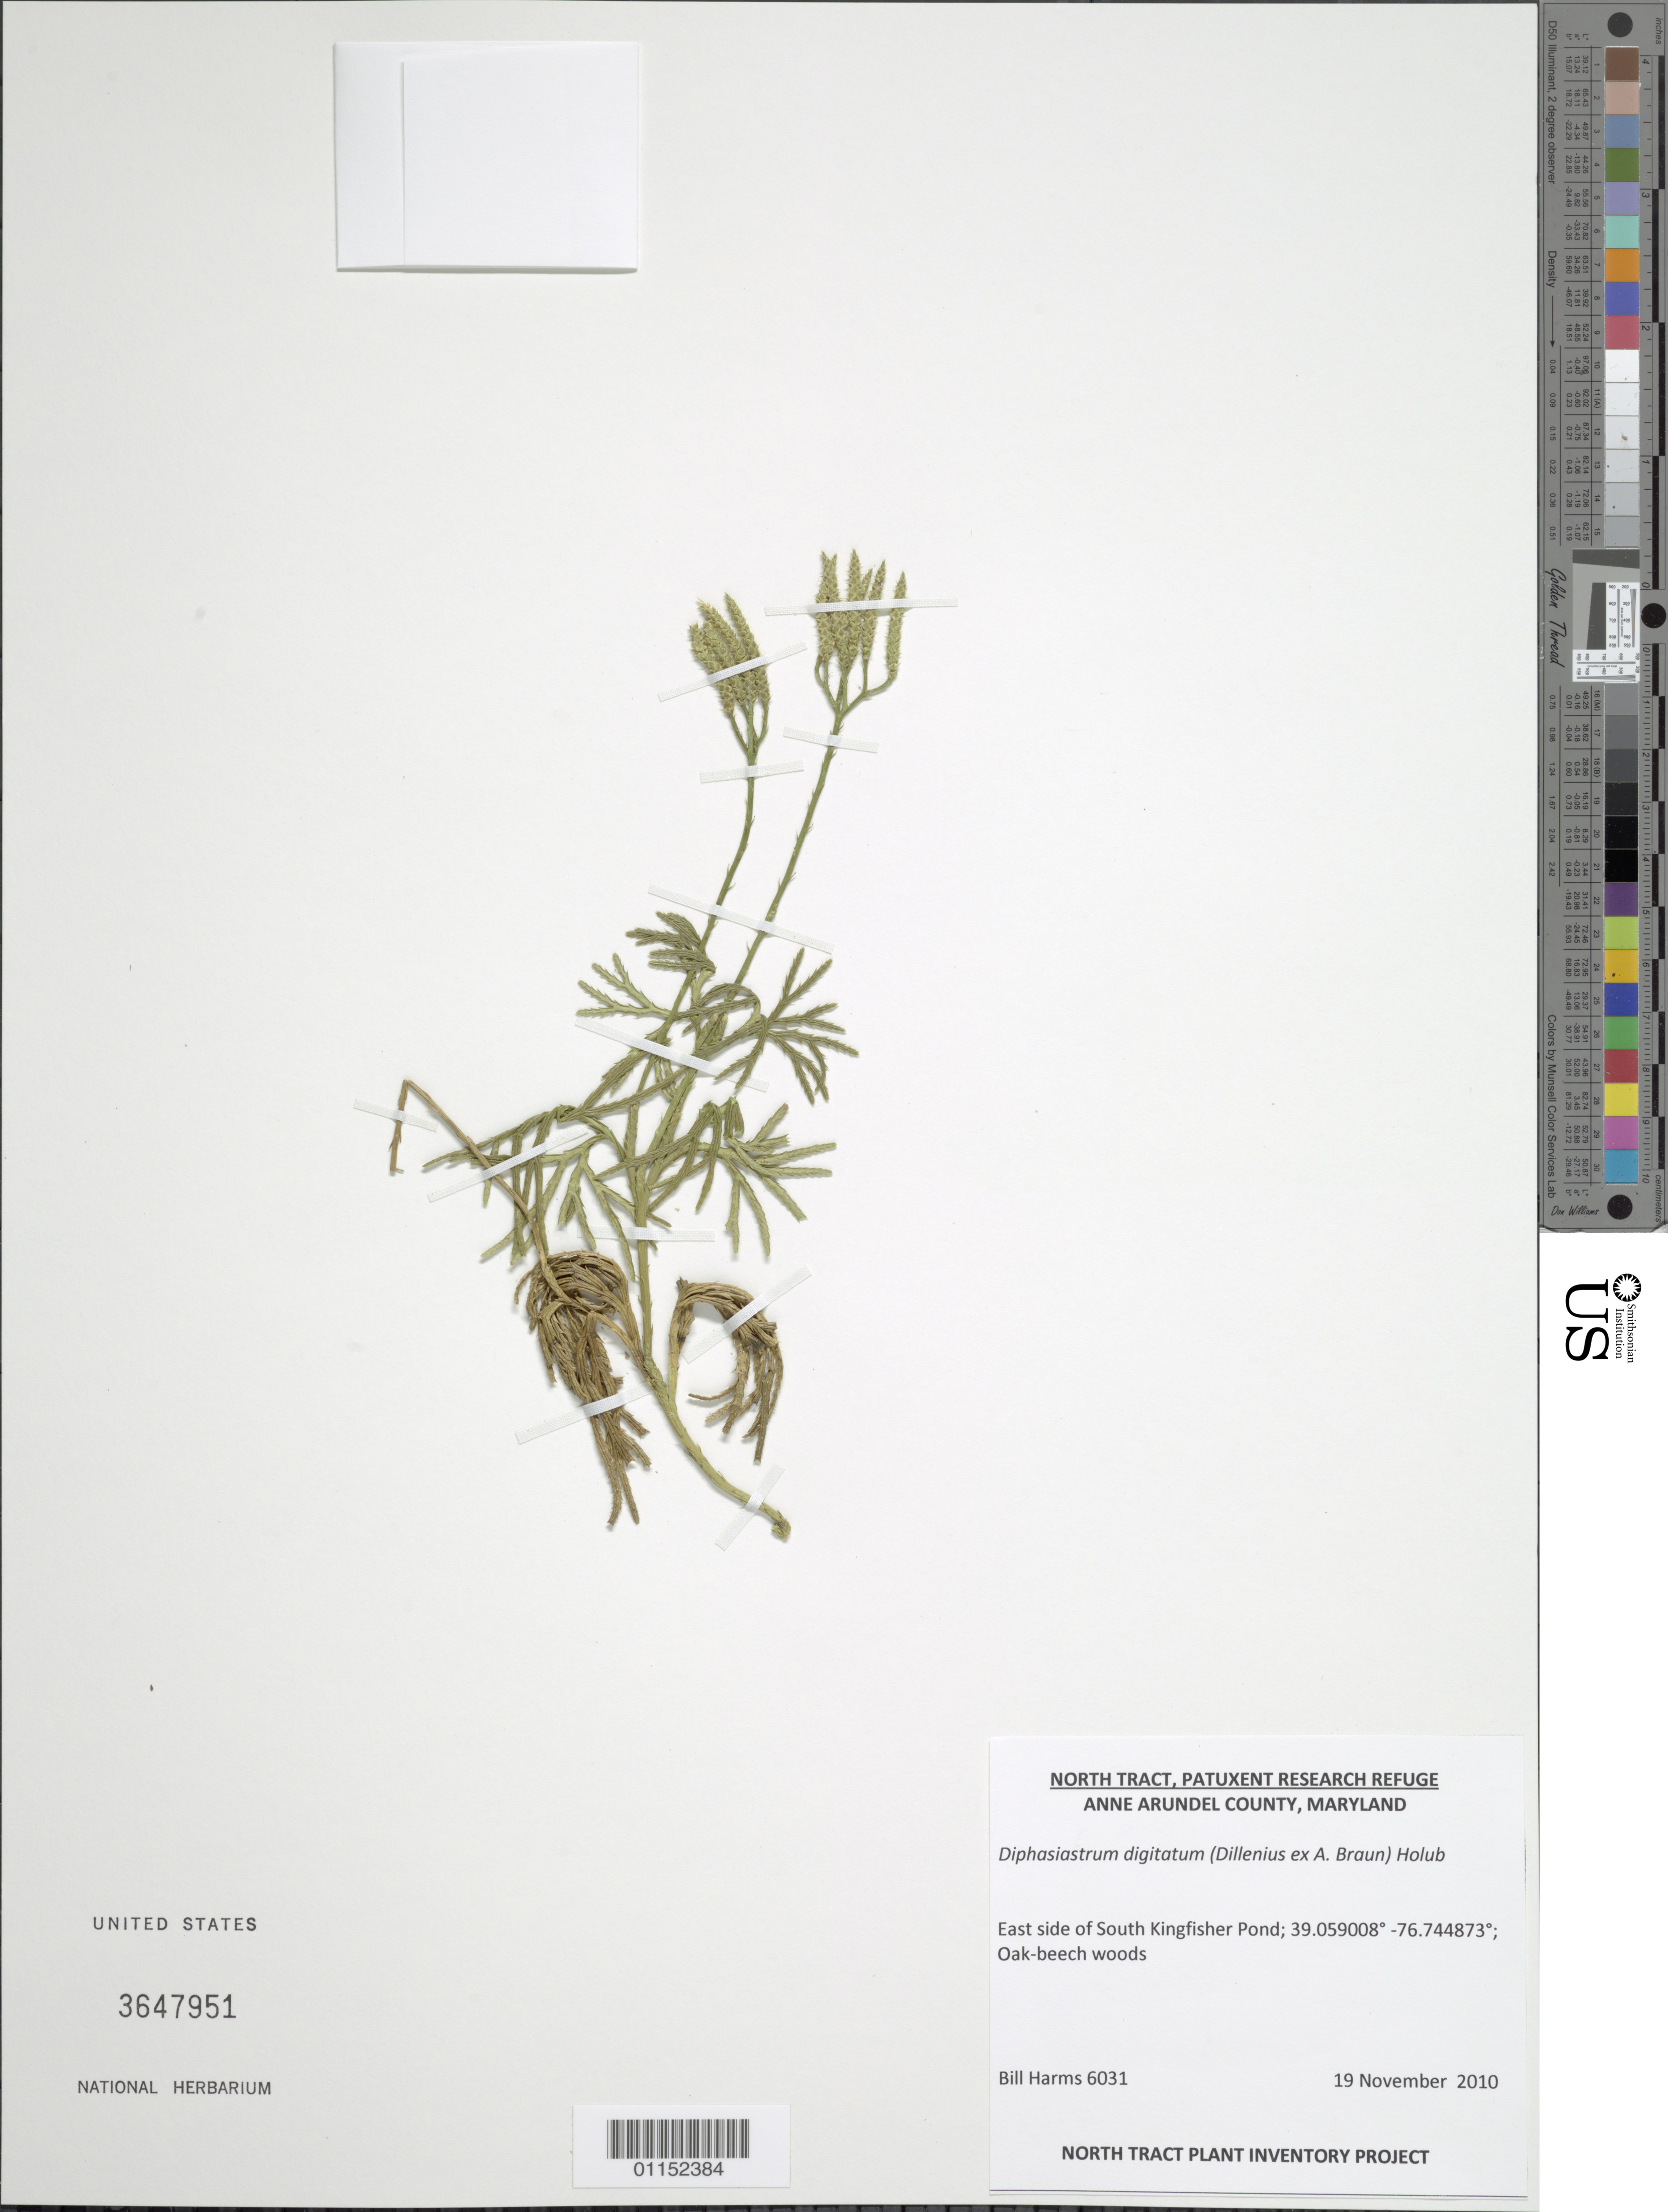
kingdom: Plantae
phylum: Tracheophyta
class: Lycopodiopsida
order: Lycopodiales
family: Lycopodiaceae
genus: Diphasiastrum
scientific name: Diphasiastrum digitatum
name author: (Dill. ex A. Braun) Holub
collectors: B. Harms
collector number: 6031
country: United States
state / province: Maryland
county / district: Anne Arundel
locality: North Tract, Patuxent Research Refuge, E side of South Kingfisher Pond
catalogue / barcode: US 3647951